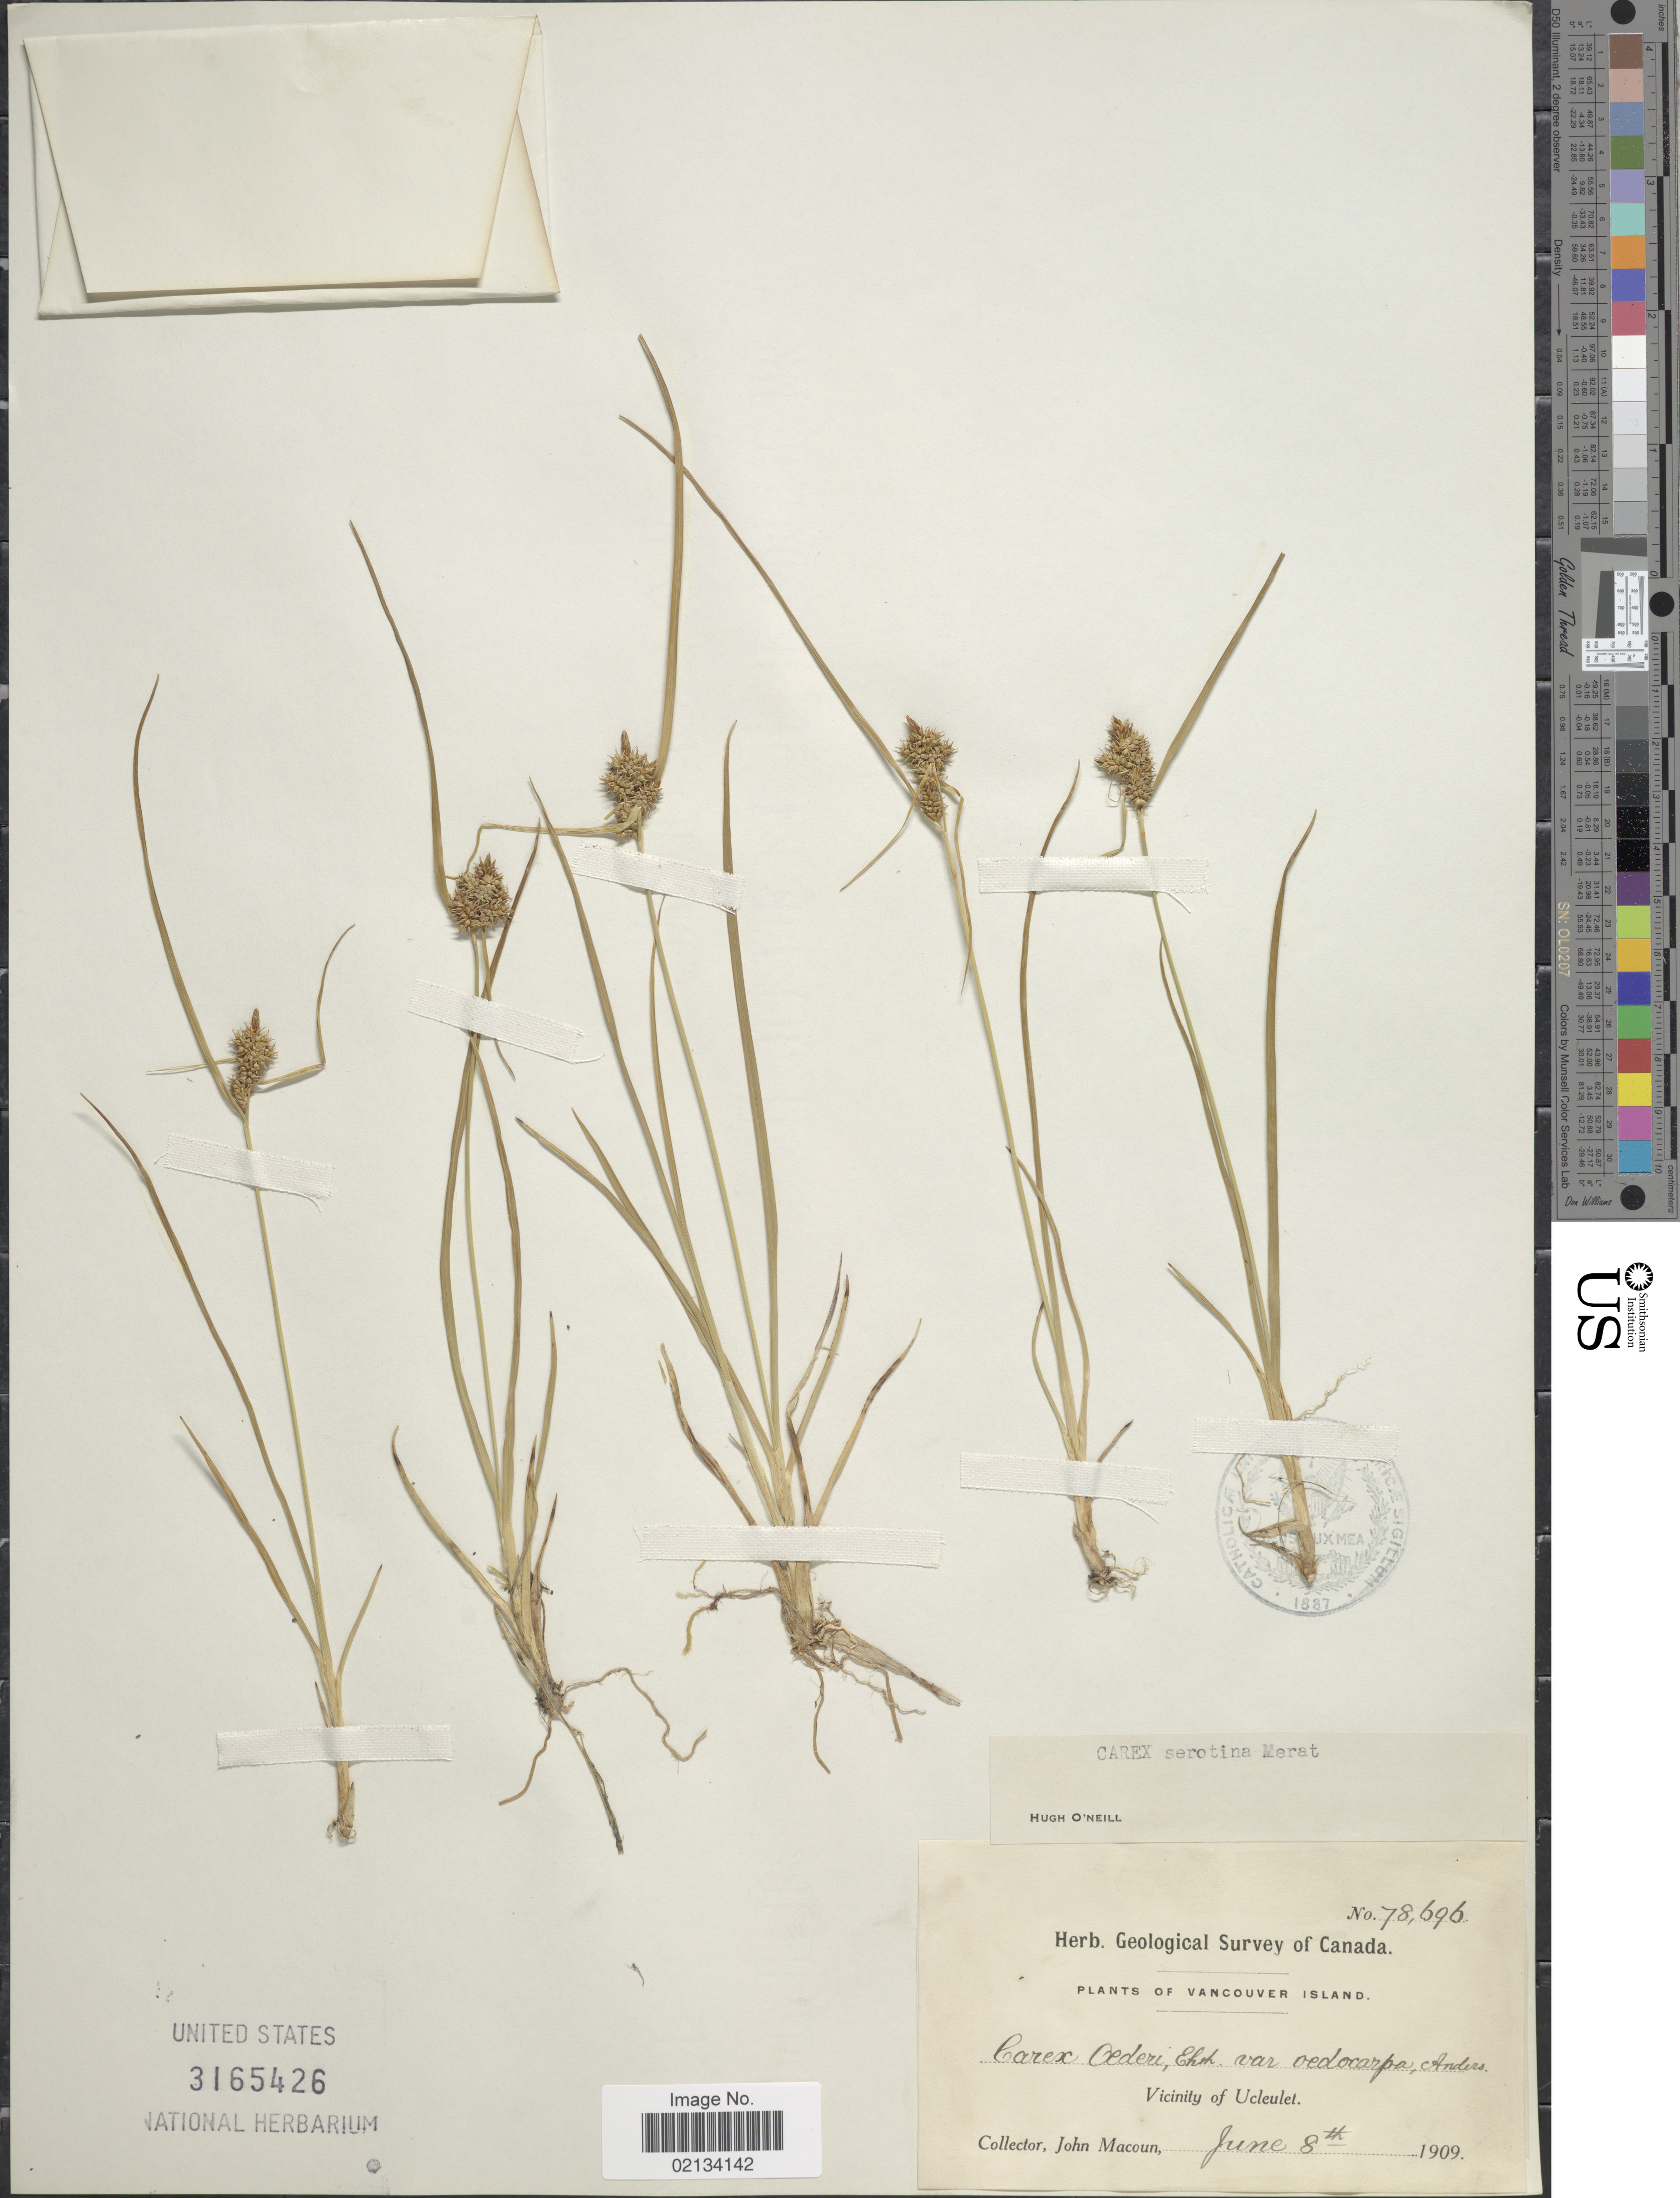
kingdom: Plantae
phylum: Tracheophyta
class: Liliopsida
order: Poales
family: Cyperaceae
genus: Carex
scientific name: Carex oederi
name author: Retz.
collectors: J. Macoun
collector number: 78696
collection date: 1909-06-08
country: Canada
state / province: British Columbia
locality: Vancouver Island, Vicinity of Ucleulet.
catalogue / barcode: US 3165426